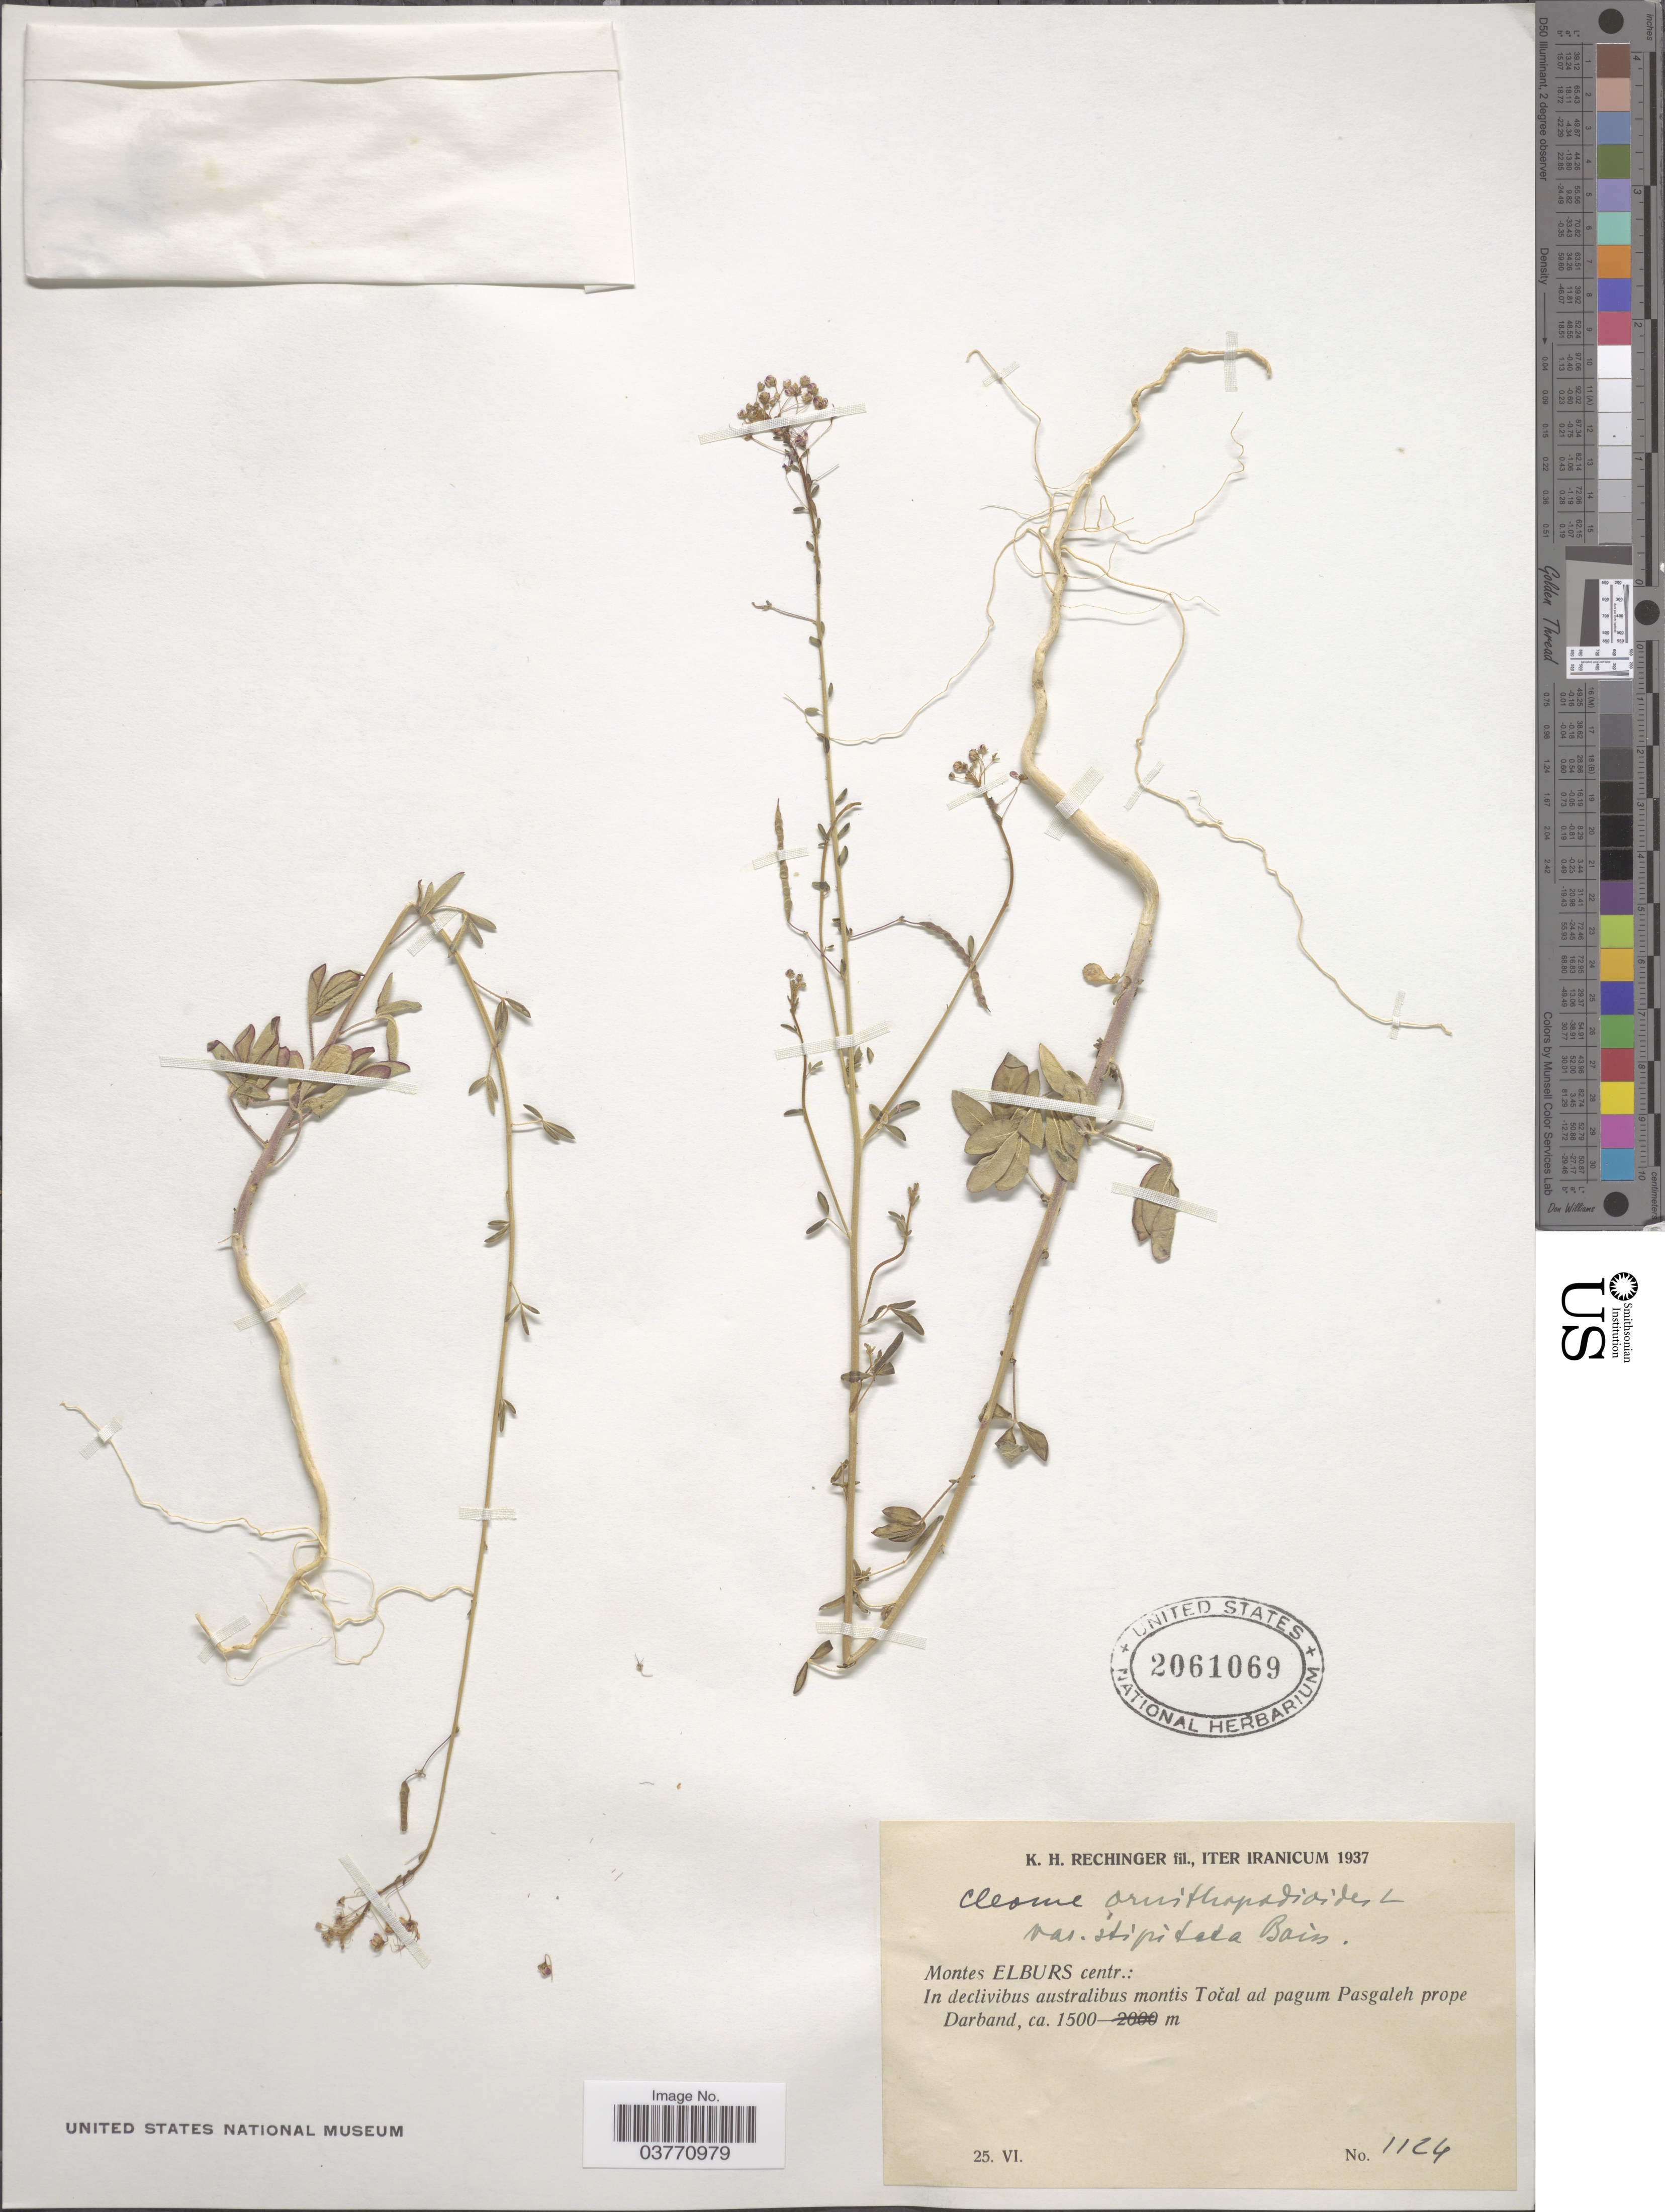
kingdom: Plantae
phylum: Tracheophyta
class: Magnoliopsida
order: Brassicales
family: Cleomaceae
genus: Cleome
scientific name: Cleome ornithopodioides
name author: L.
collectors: K. H. Rechinger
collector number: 1124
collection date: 1937-06-25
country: Iran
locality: Montes Elburs centr.: In declivibus australibus montis Točal ad pagum Pasgaleh prope Darband.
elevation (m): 1500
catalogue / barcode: US 2061069